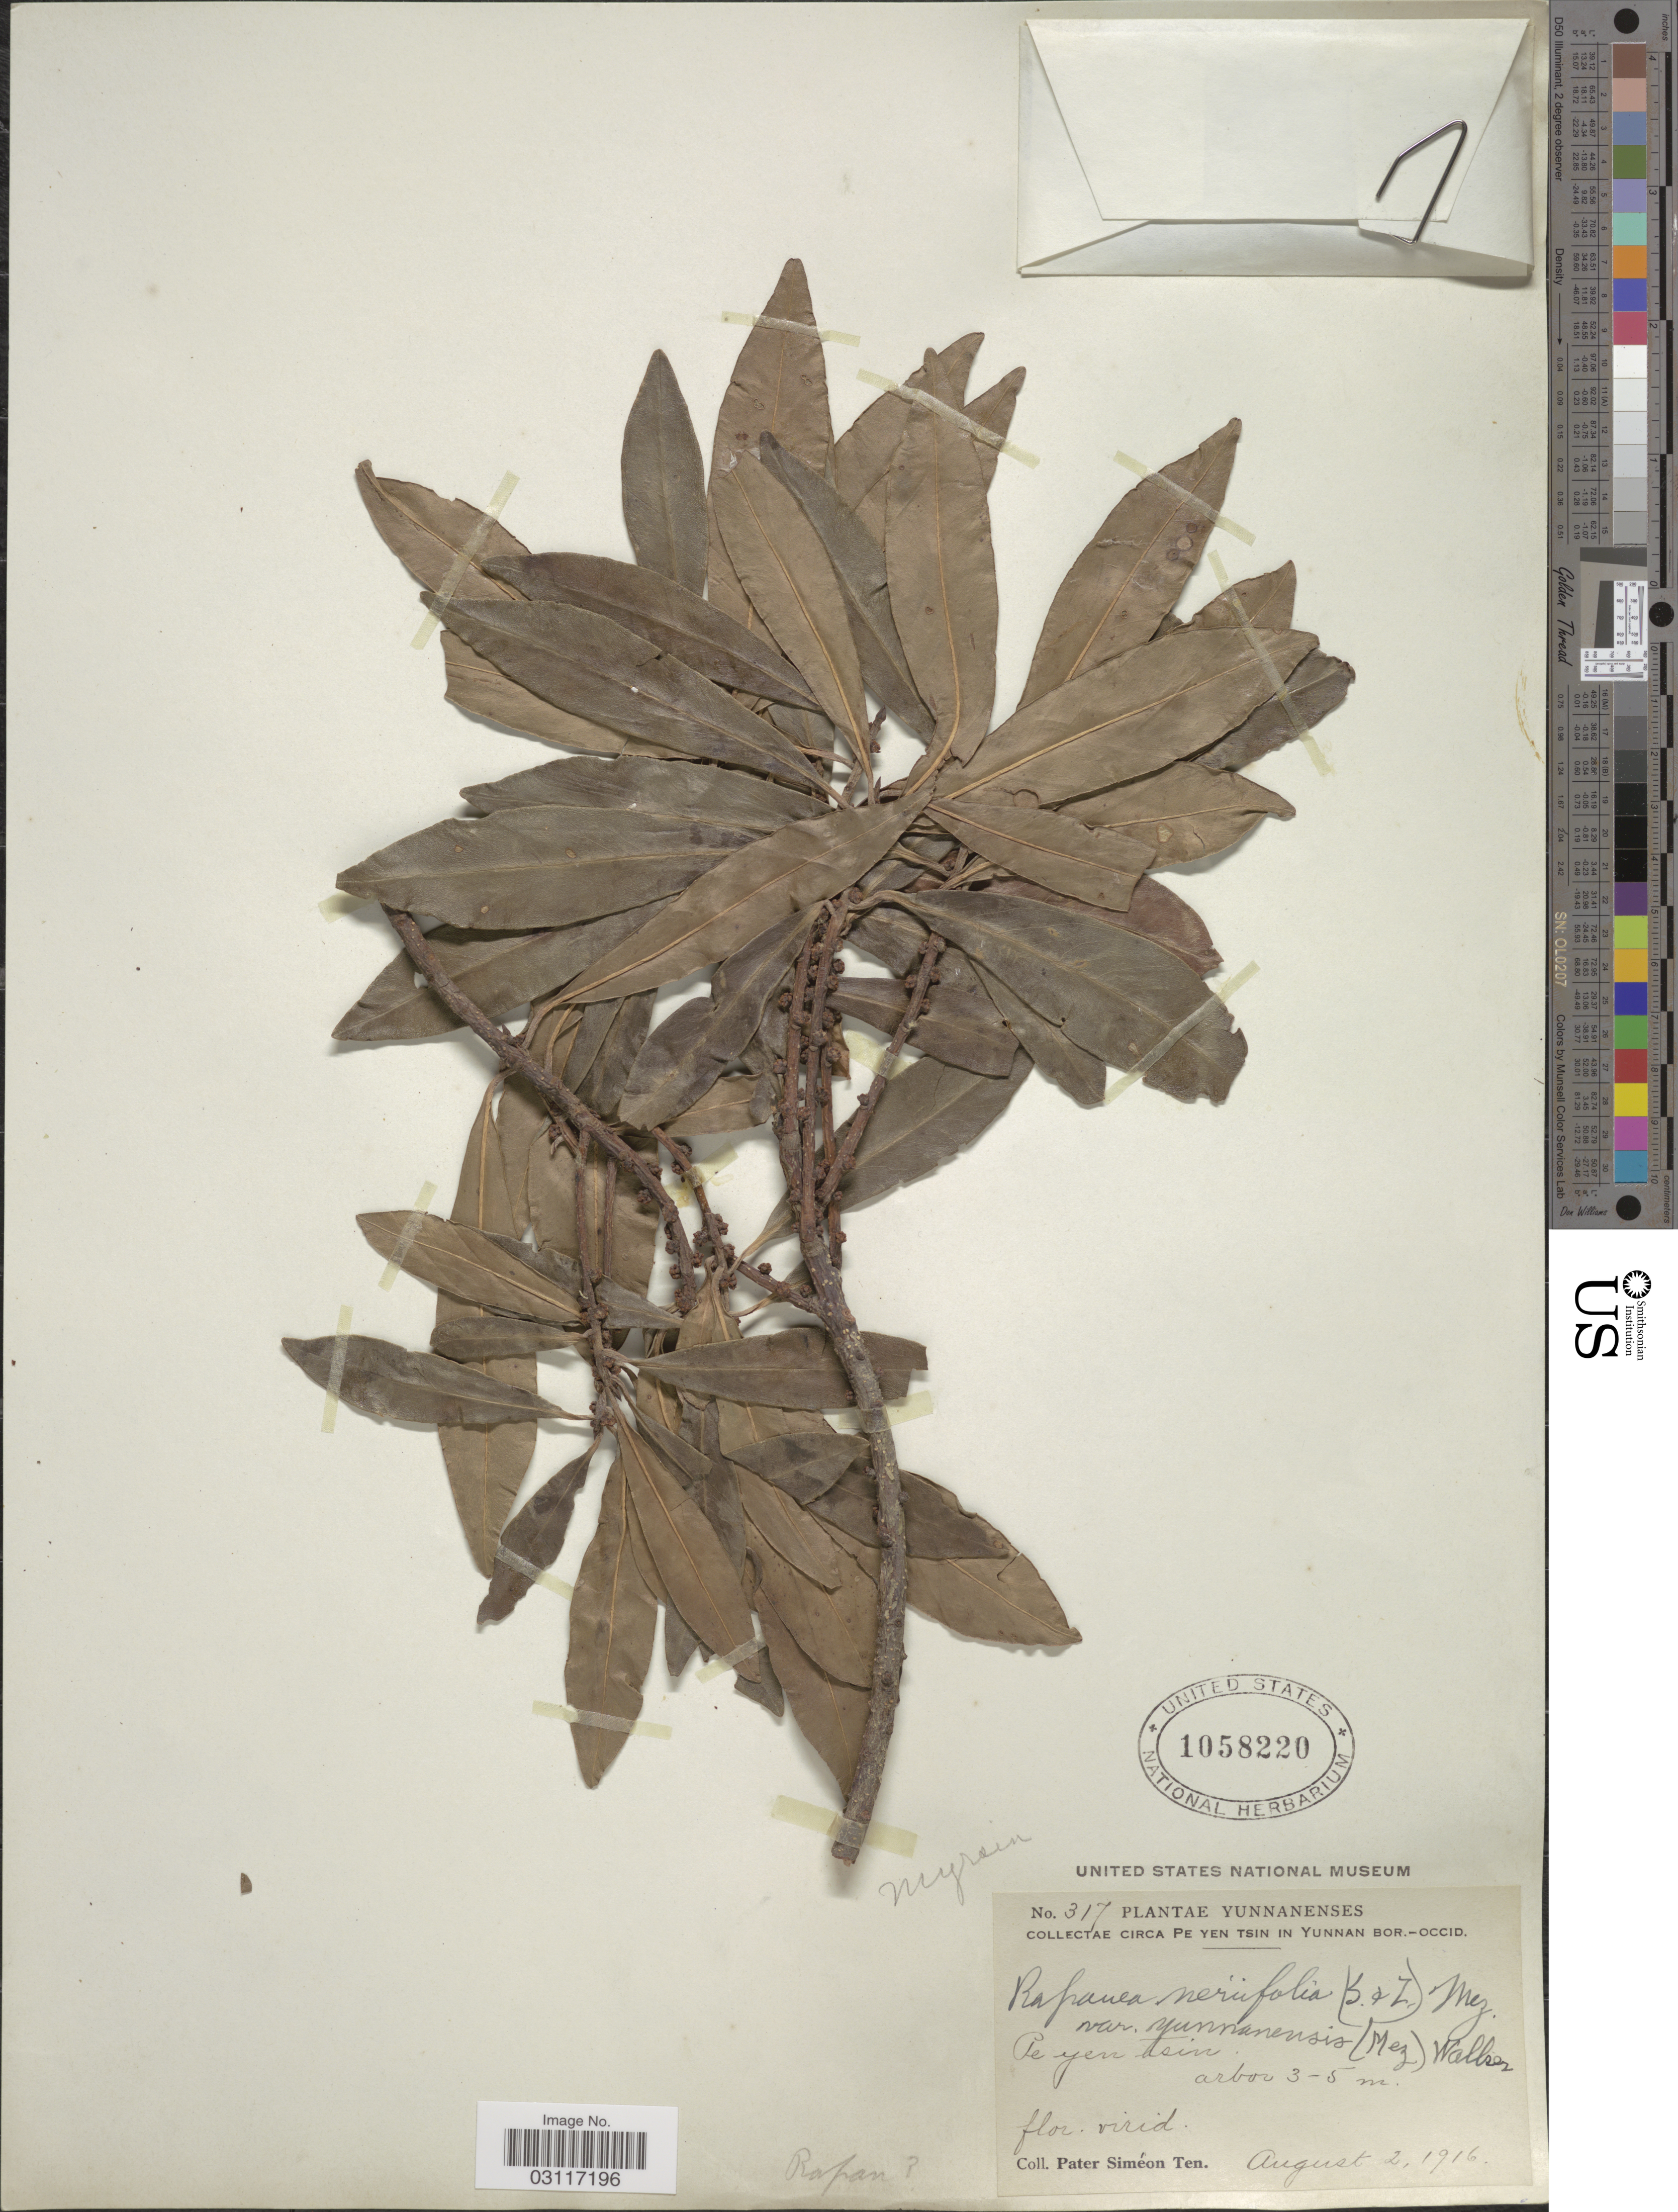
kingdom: Plantae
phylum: Tracheophyta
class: Magnoliopsida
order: Ericales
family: Primulaceae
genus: Myrsine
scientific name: Myrsine seguinii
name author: H. Lév.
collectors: P. S. Ten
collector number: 317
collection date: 1916-08-02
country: China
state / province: Yunnan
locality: Circa Pe Yen Tsin in Yunnan Bor.-Occid. Pe yen tsin.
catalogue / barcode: US 1058220